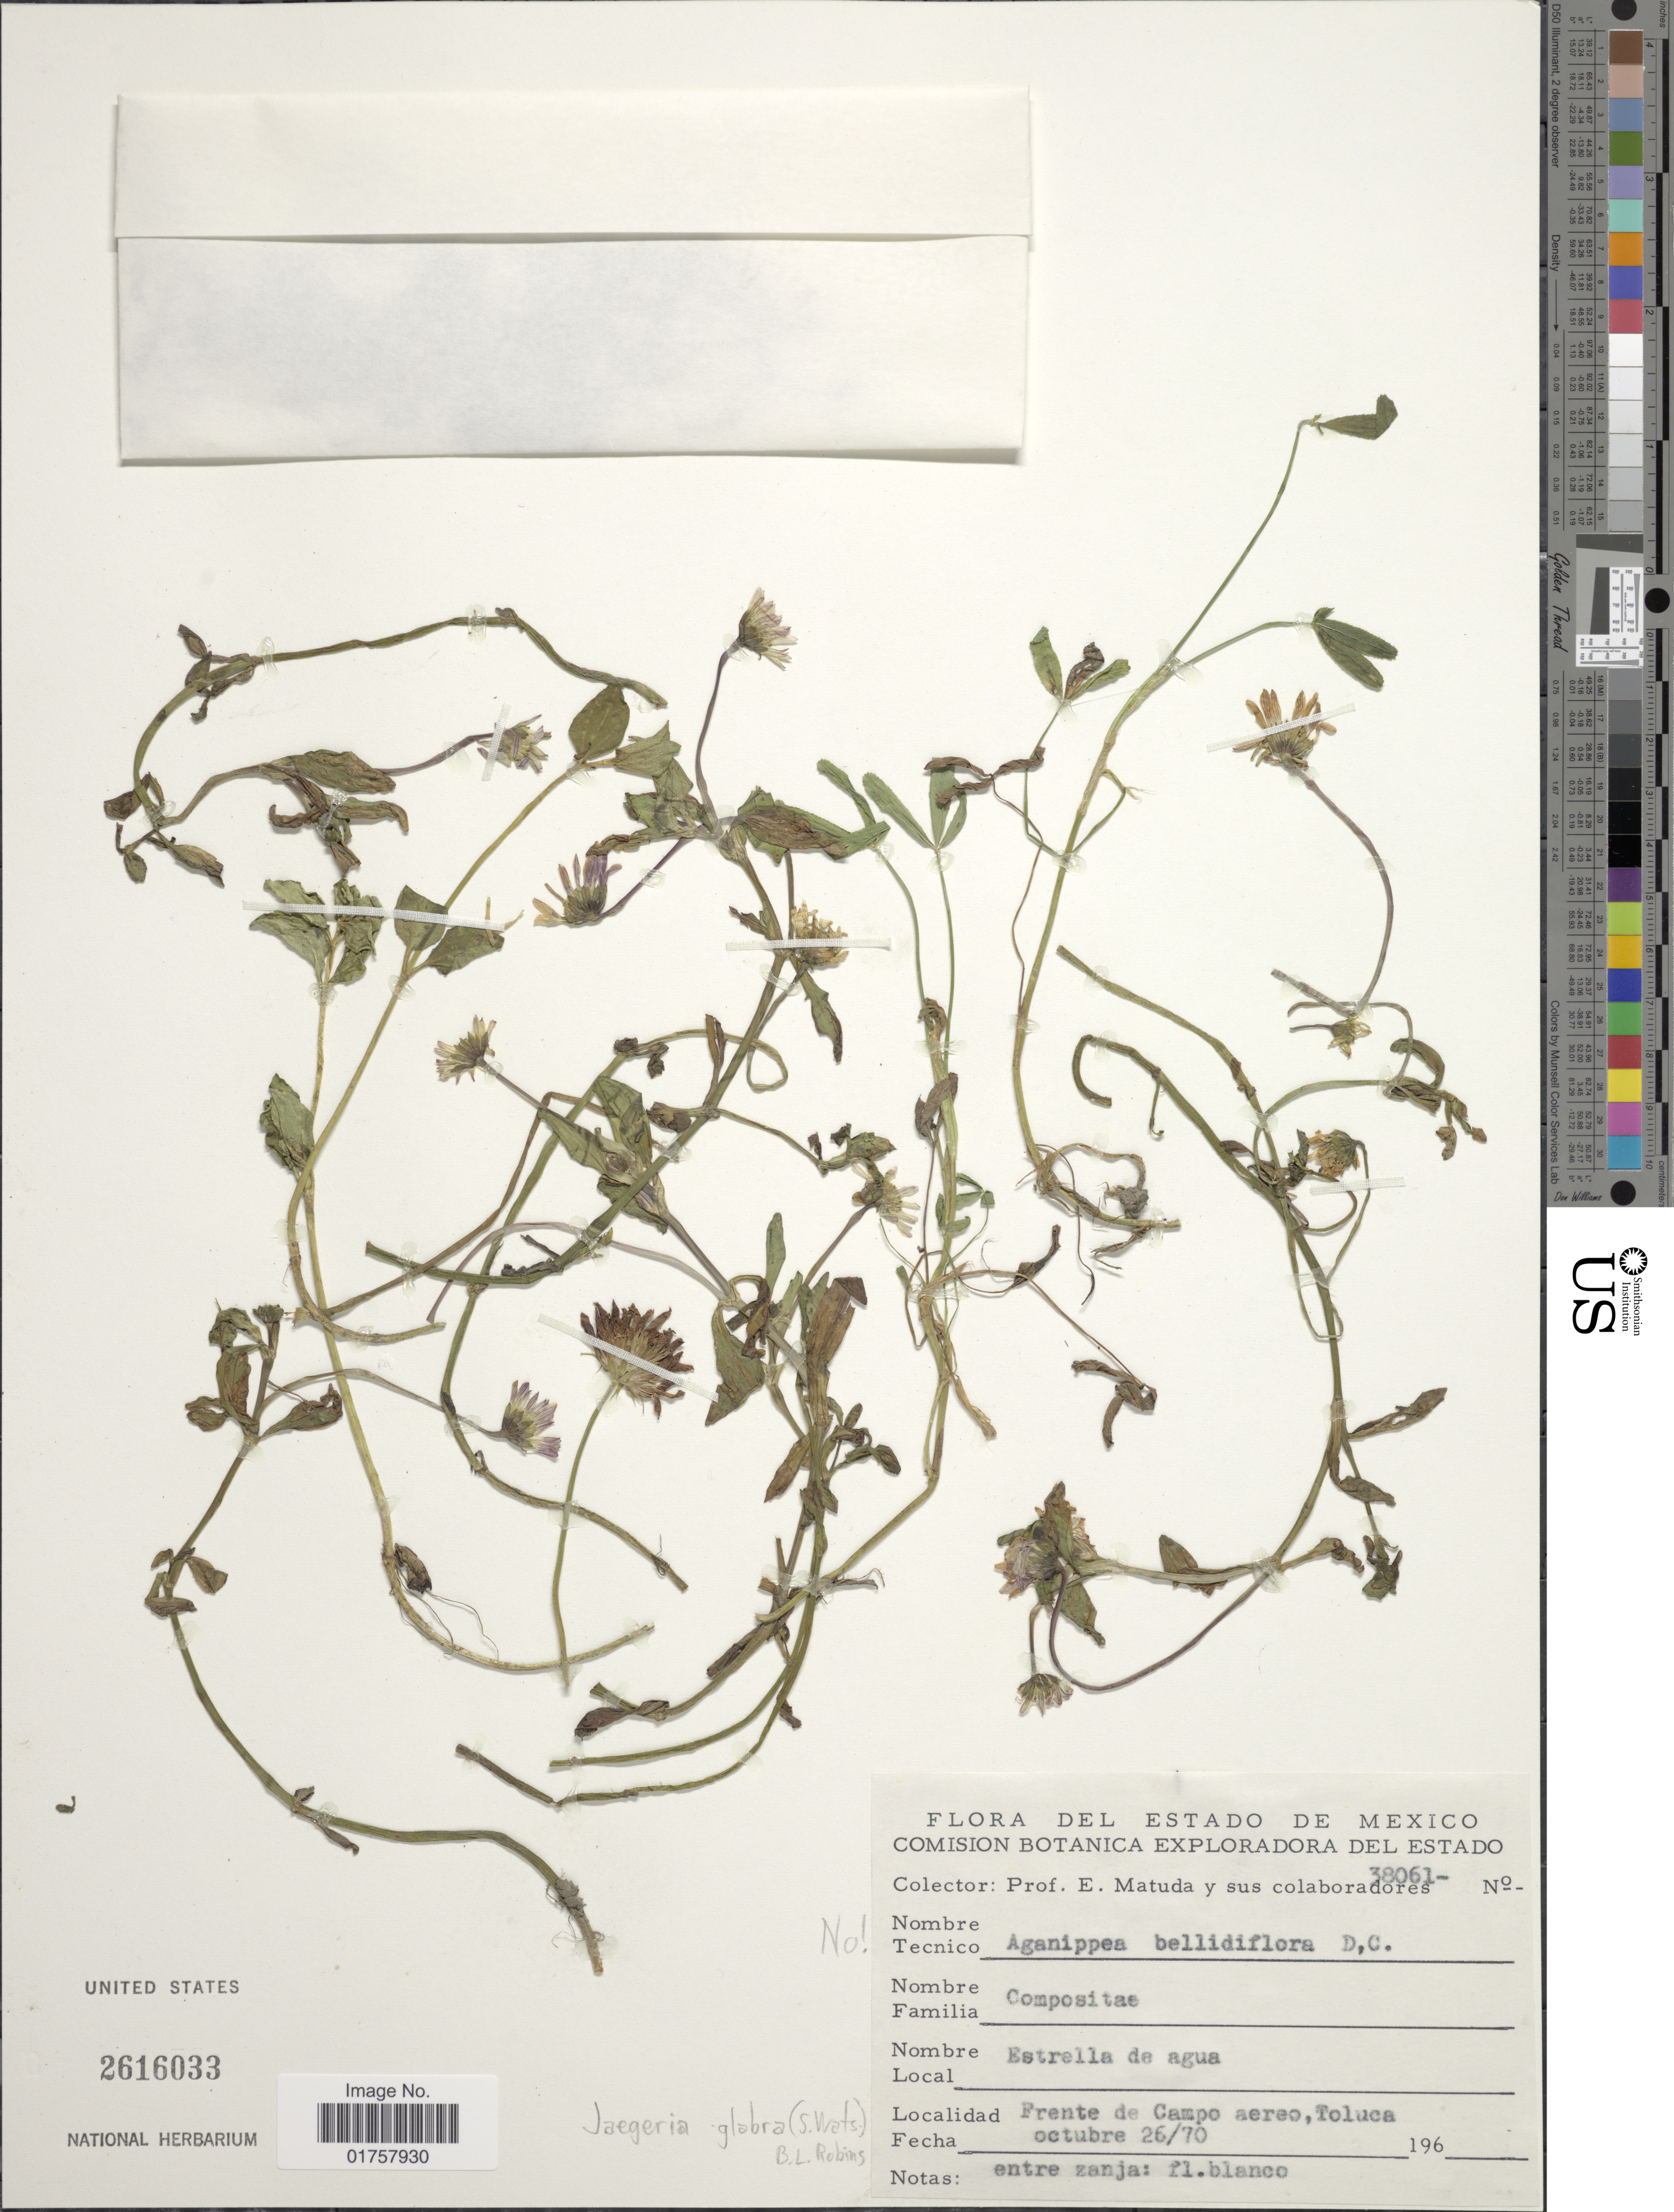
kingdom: Plantae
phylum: Tracheophyta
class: Magnoliopsida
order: Asterales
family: Asteraceae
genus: Jaegeria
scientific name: Jaegeria glabra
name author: (S. Watson) B.L. Rob.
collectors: E. Matuda & et al.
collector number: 38061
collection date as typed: Transcribed d/m/y: 26/10/70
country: Mexico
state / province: México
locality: Frente de Campo aereo, Toluca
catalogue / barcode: US 2616033